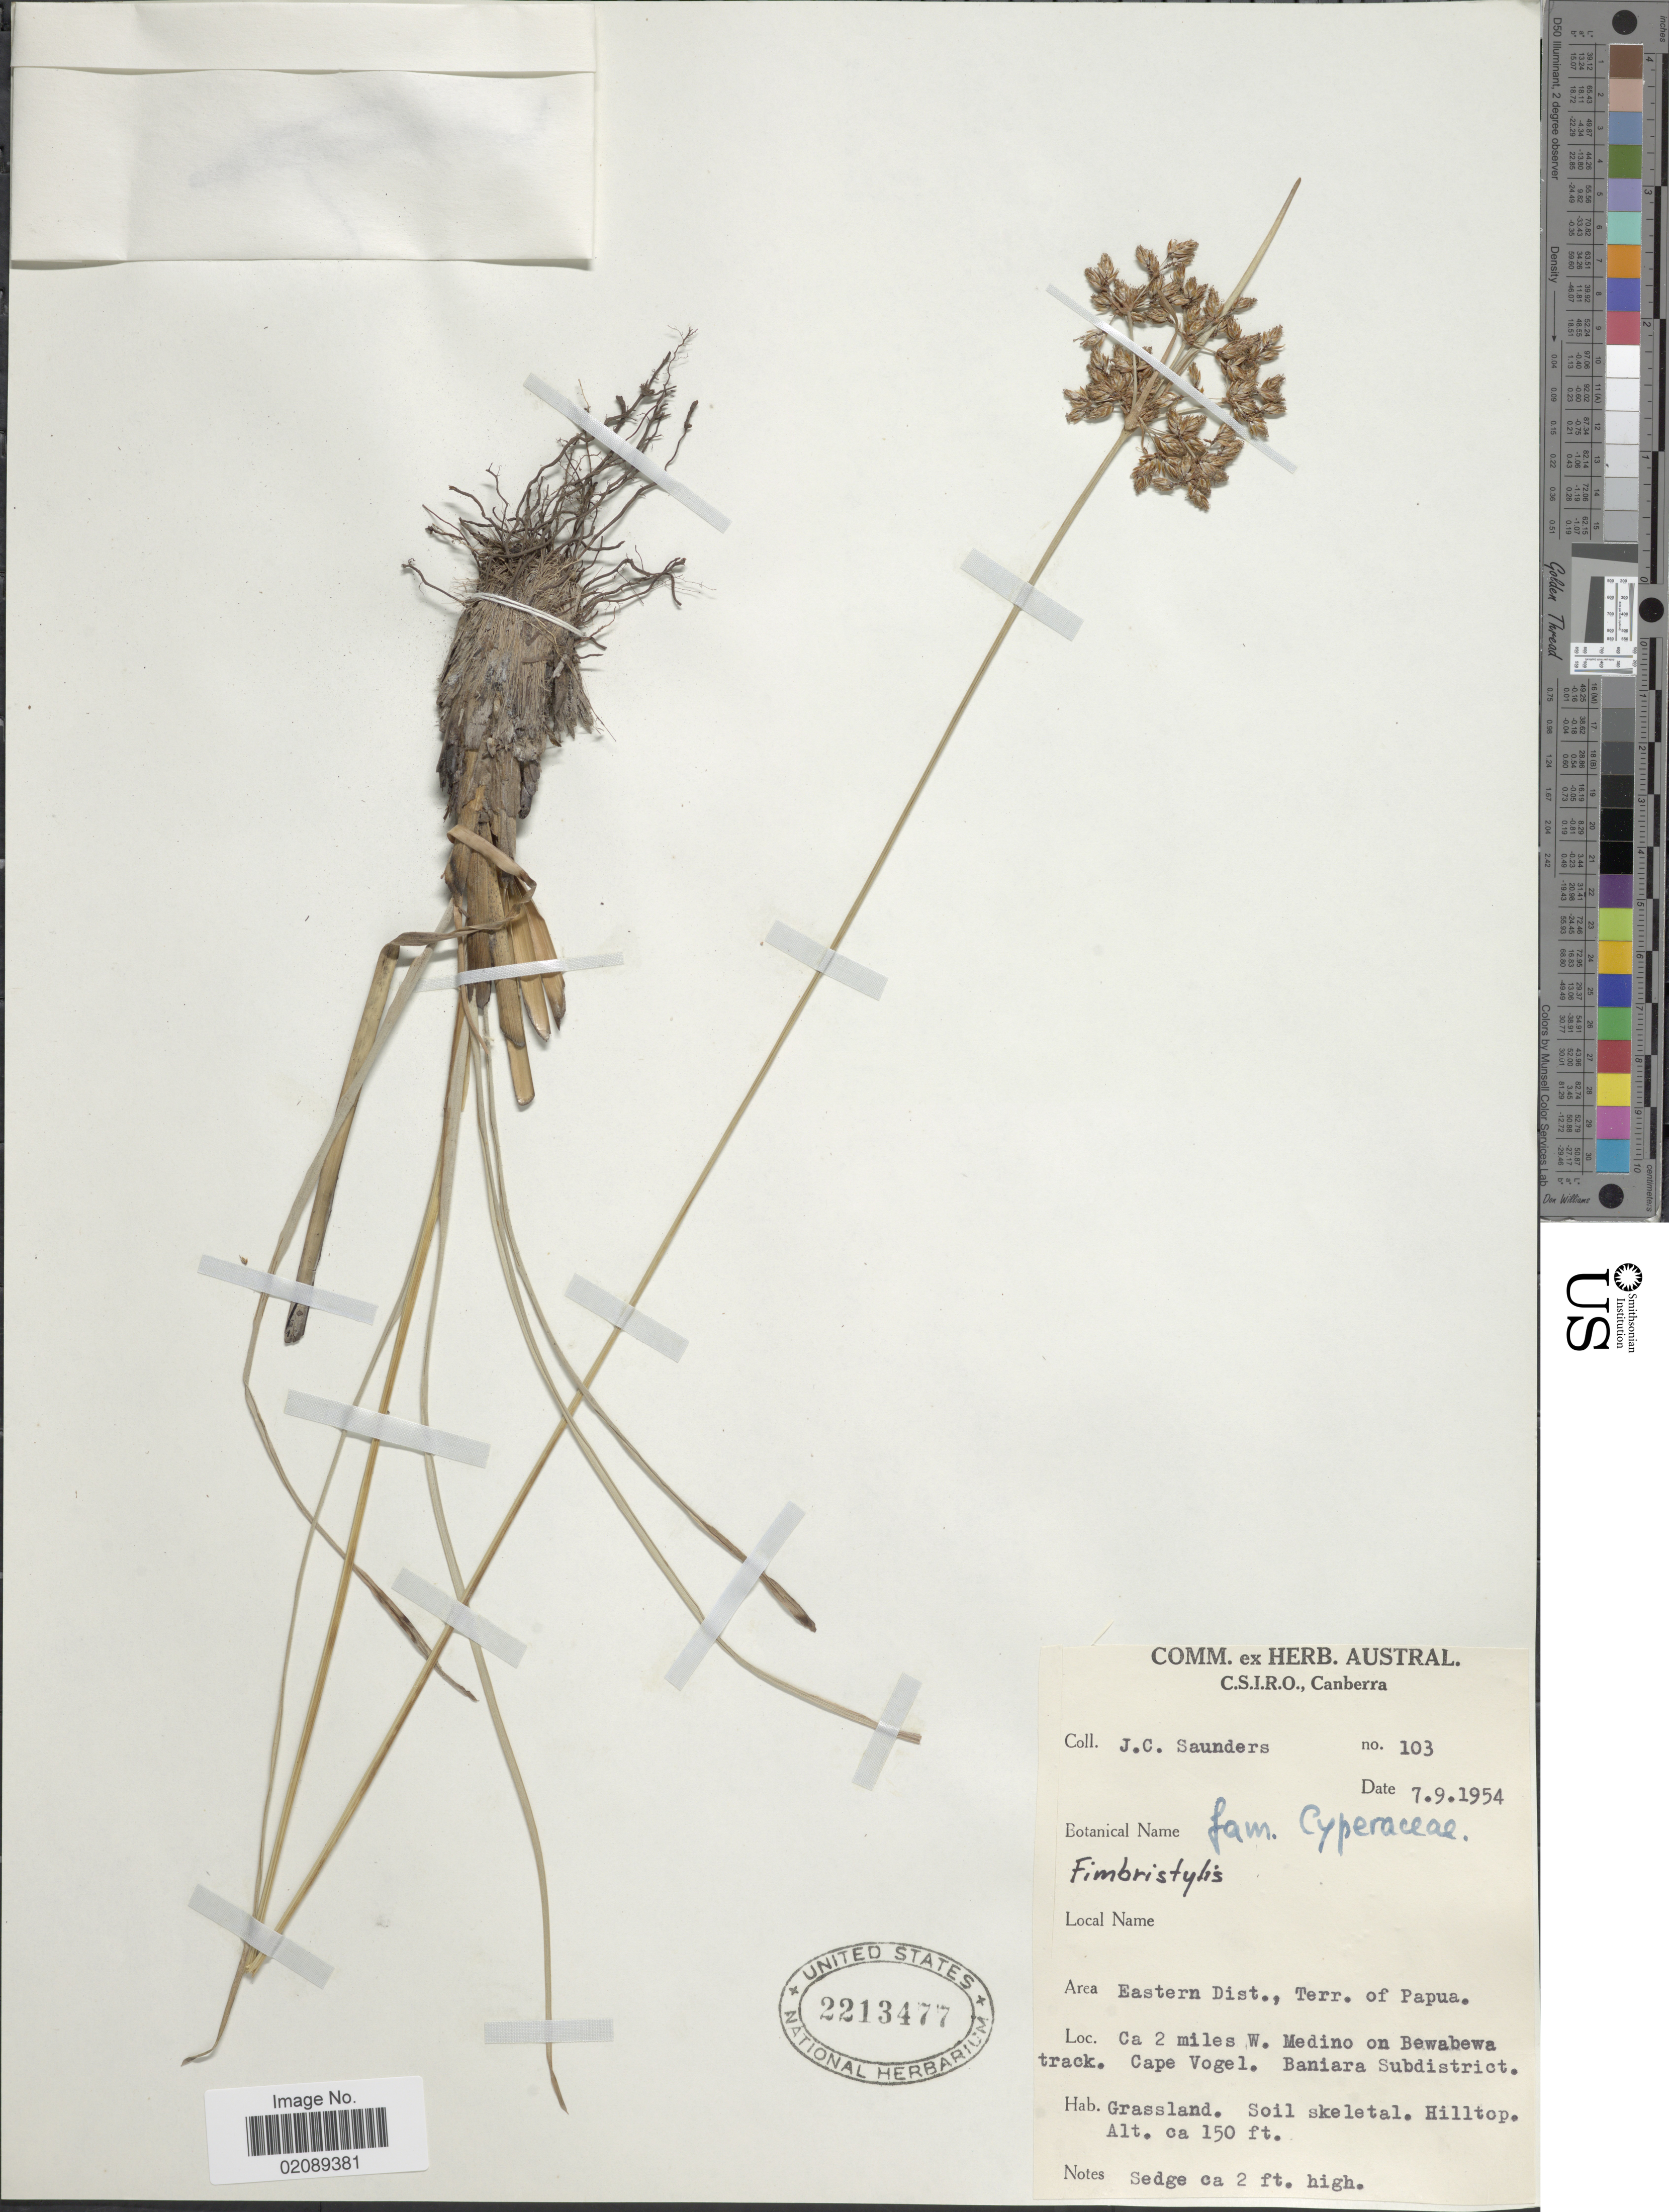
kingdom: Plantae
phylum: Tracheophyta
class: Liliopsida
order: Poales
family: Cyperaceae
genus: Fimbristylis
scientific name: Fimbristylis sp.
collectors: J. C. Saunders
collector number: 103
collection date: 1954-09-07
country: Papua New Guinea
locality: Eastern Distr., Terr. of Papua. Ca 2 miles W. Medino on Bewabewa track. Cape Vogel. Baniara Subdistrict.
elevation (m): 46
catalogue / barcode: US 2213477